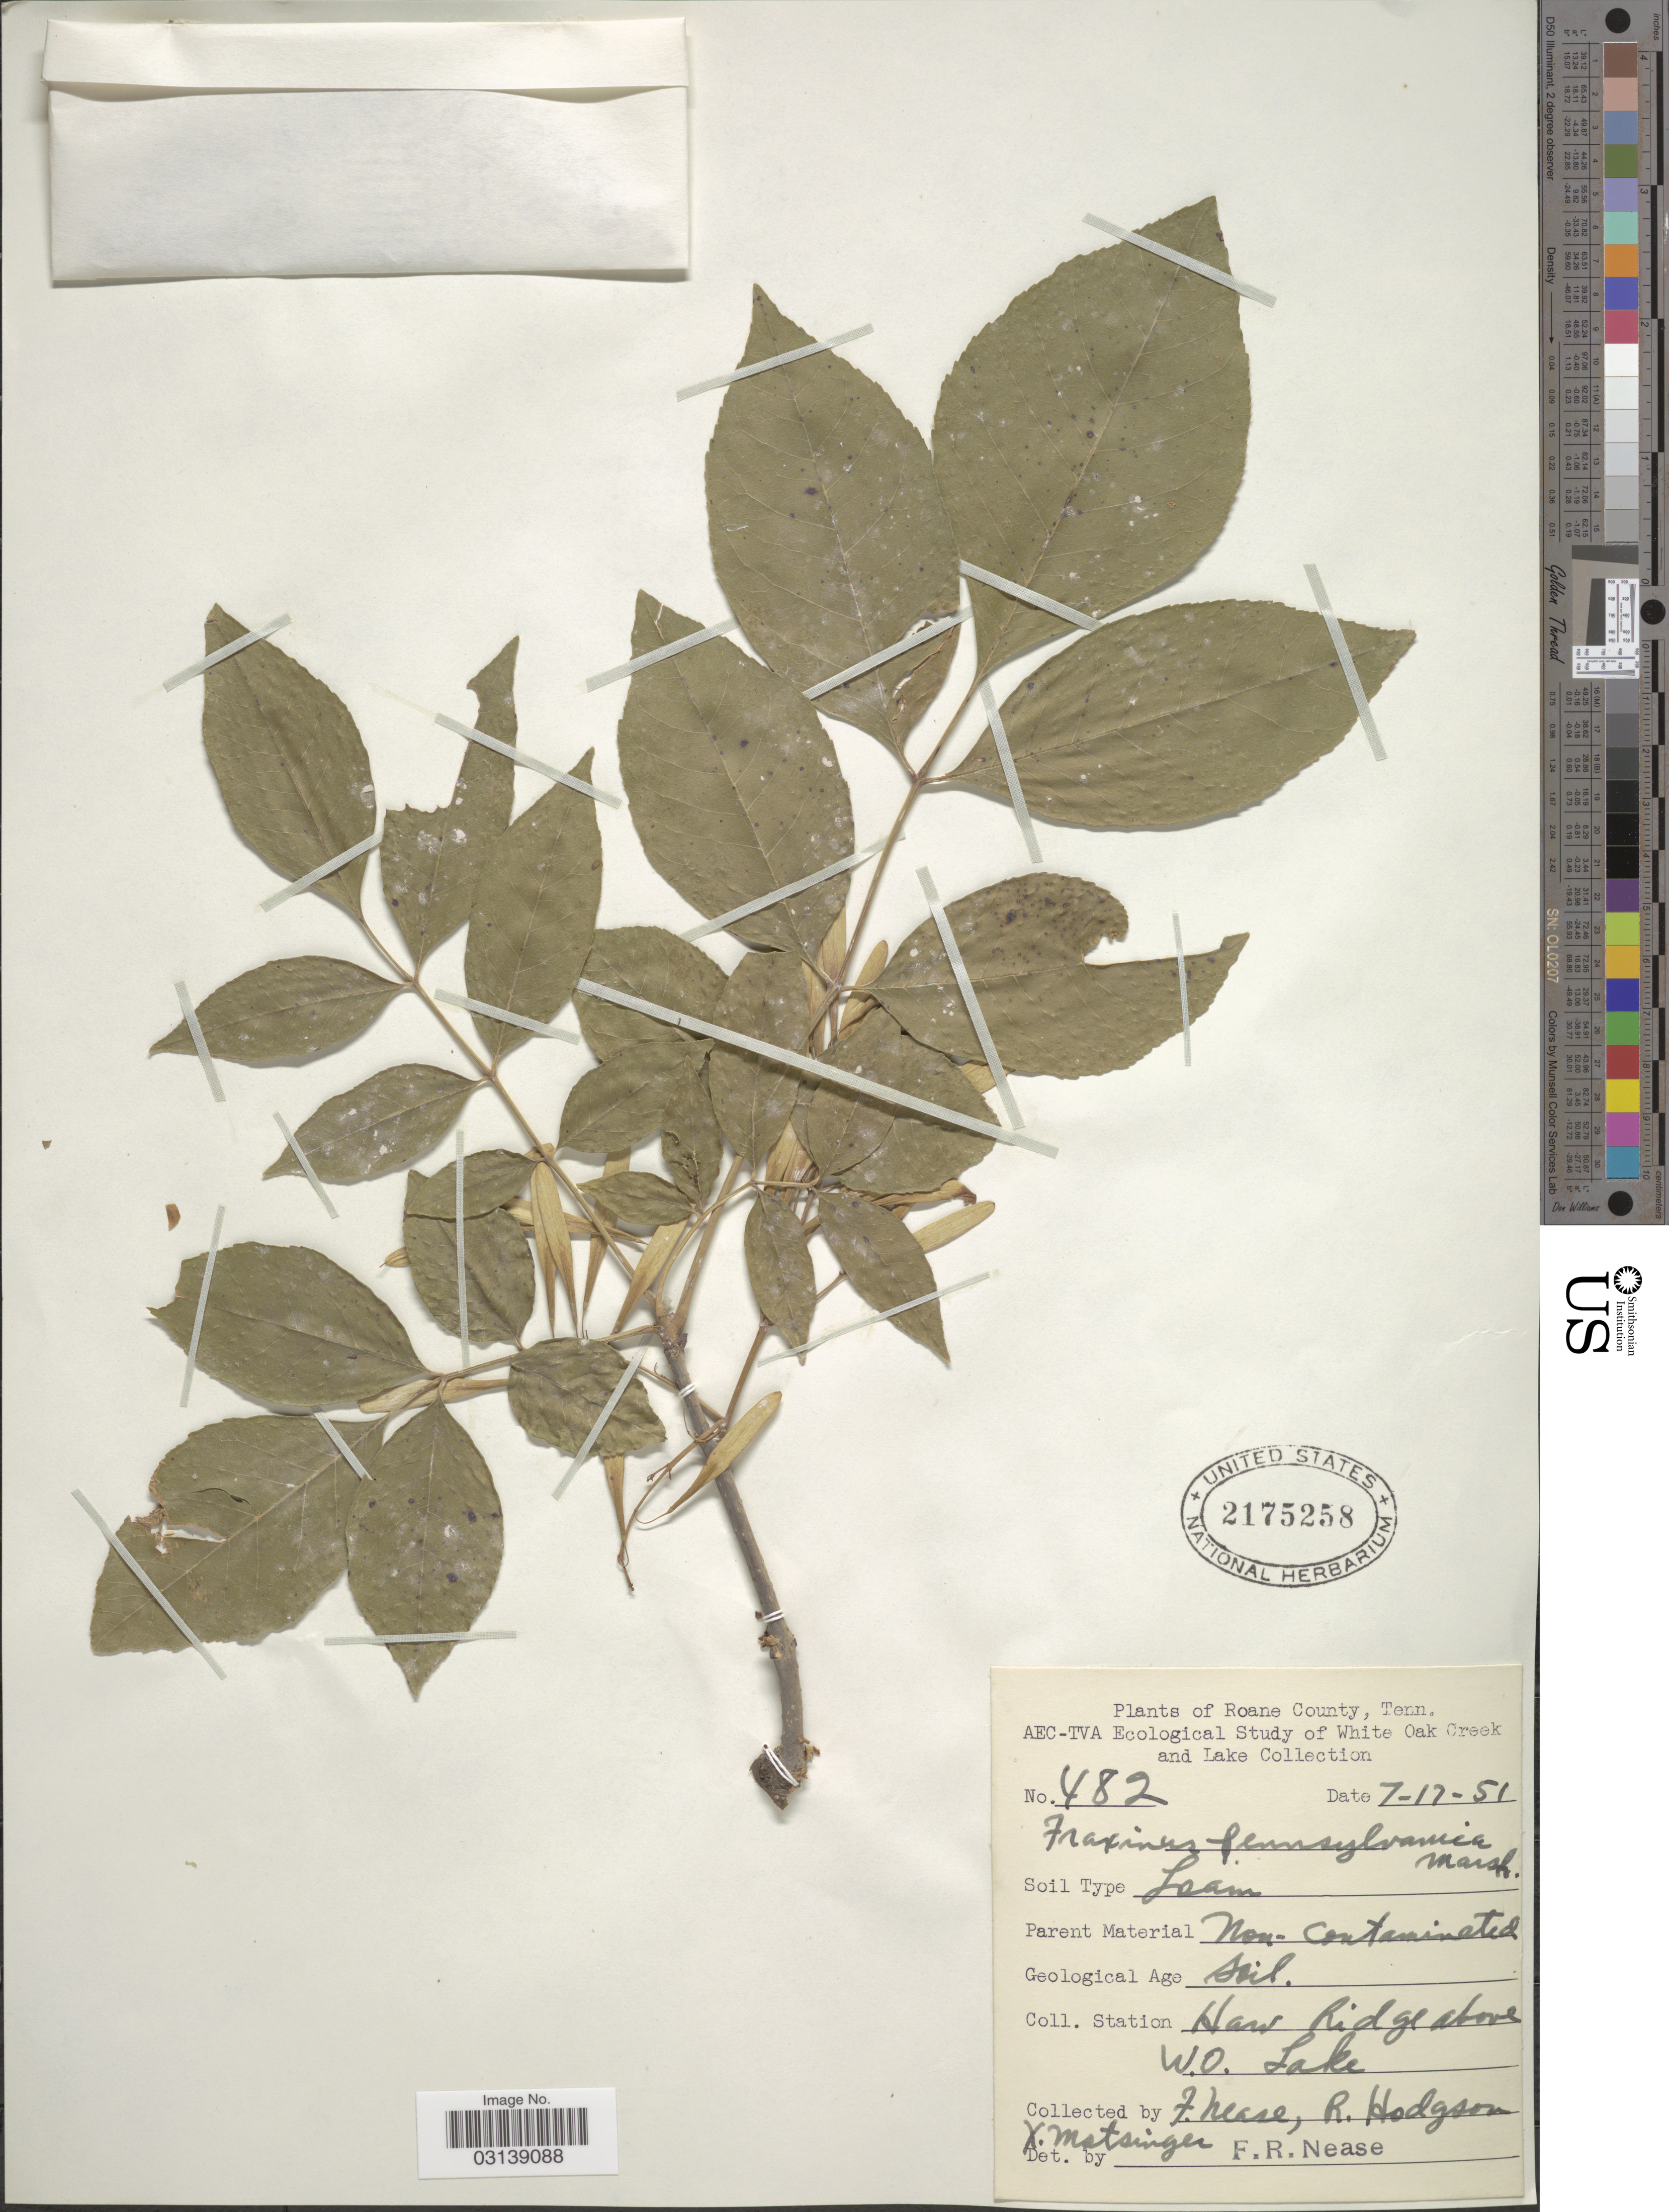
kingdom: Plantae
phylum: Tracheophyta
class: Magnoliopsida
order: Lamiales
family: Oleaceae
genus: Fraxinus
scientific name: Fraxinus pennsylvanica var. subintegerrima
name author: Marshall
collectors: F. Nease, R. Hodgson & X. Matsinger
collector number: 482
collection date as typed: Transcribed d/m/y: 17/7/51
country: United States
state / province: Tennessee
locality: Roane County. AEC-TVA Ecological Study of White Oak Creek and Lake Collection. Haw Ridge above W.O. Lake.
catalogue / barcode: US 2175258